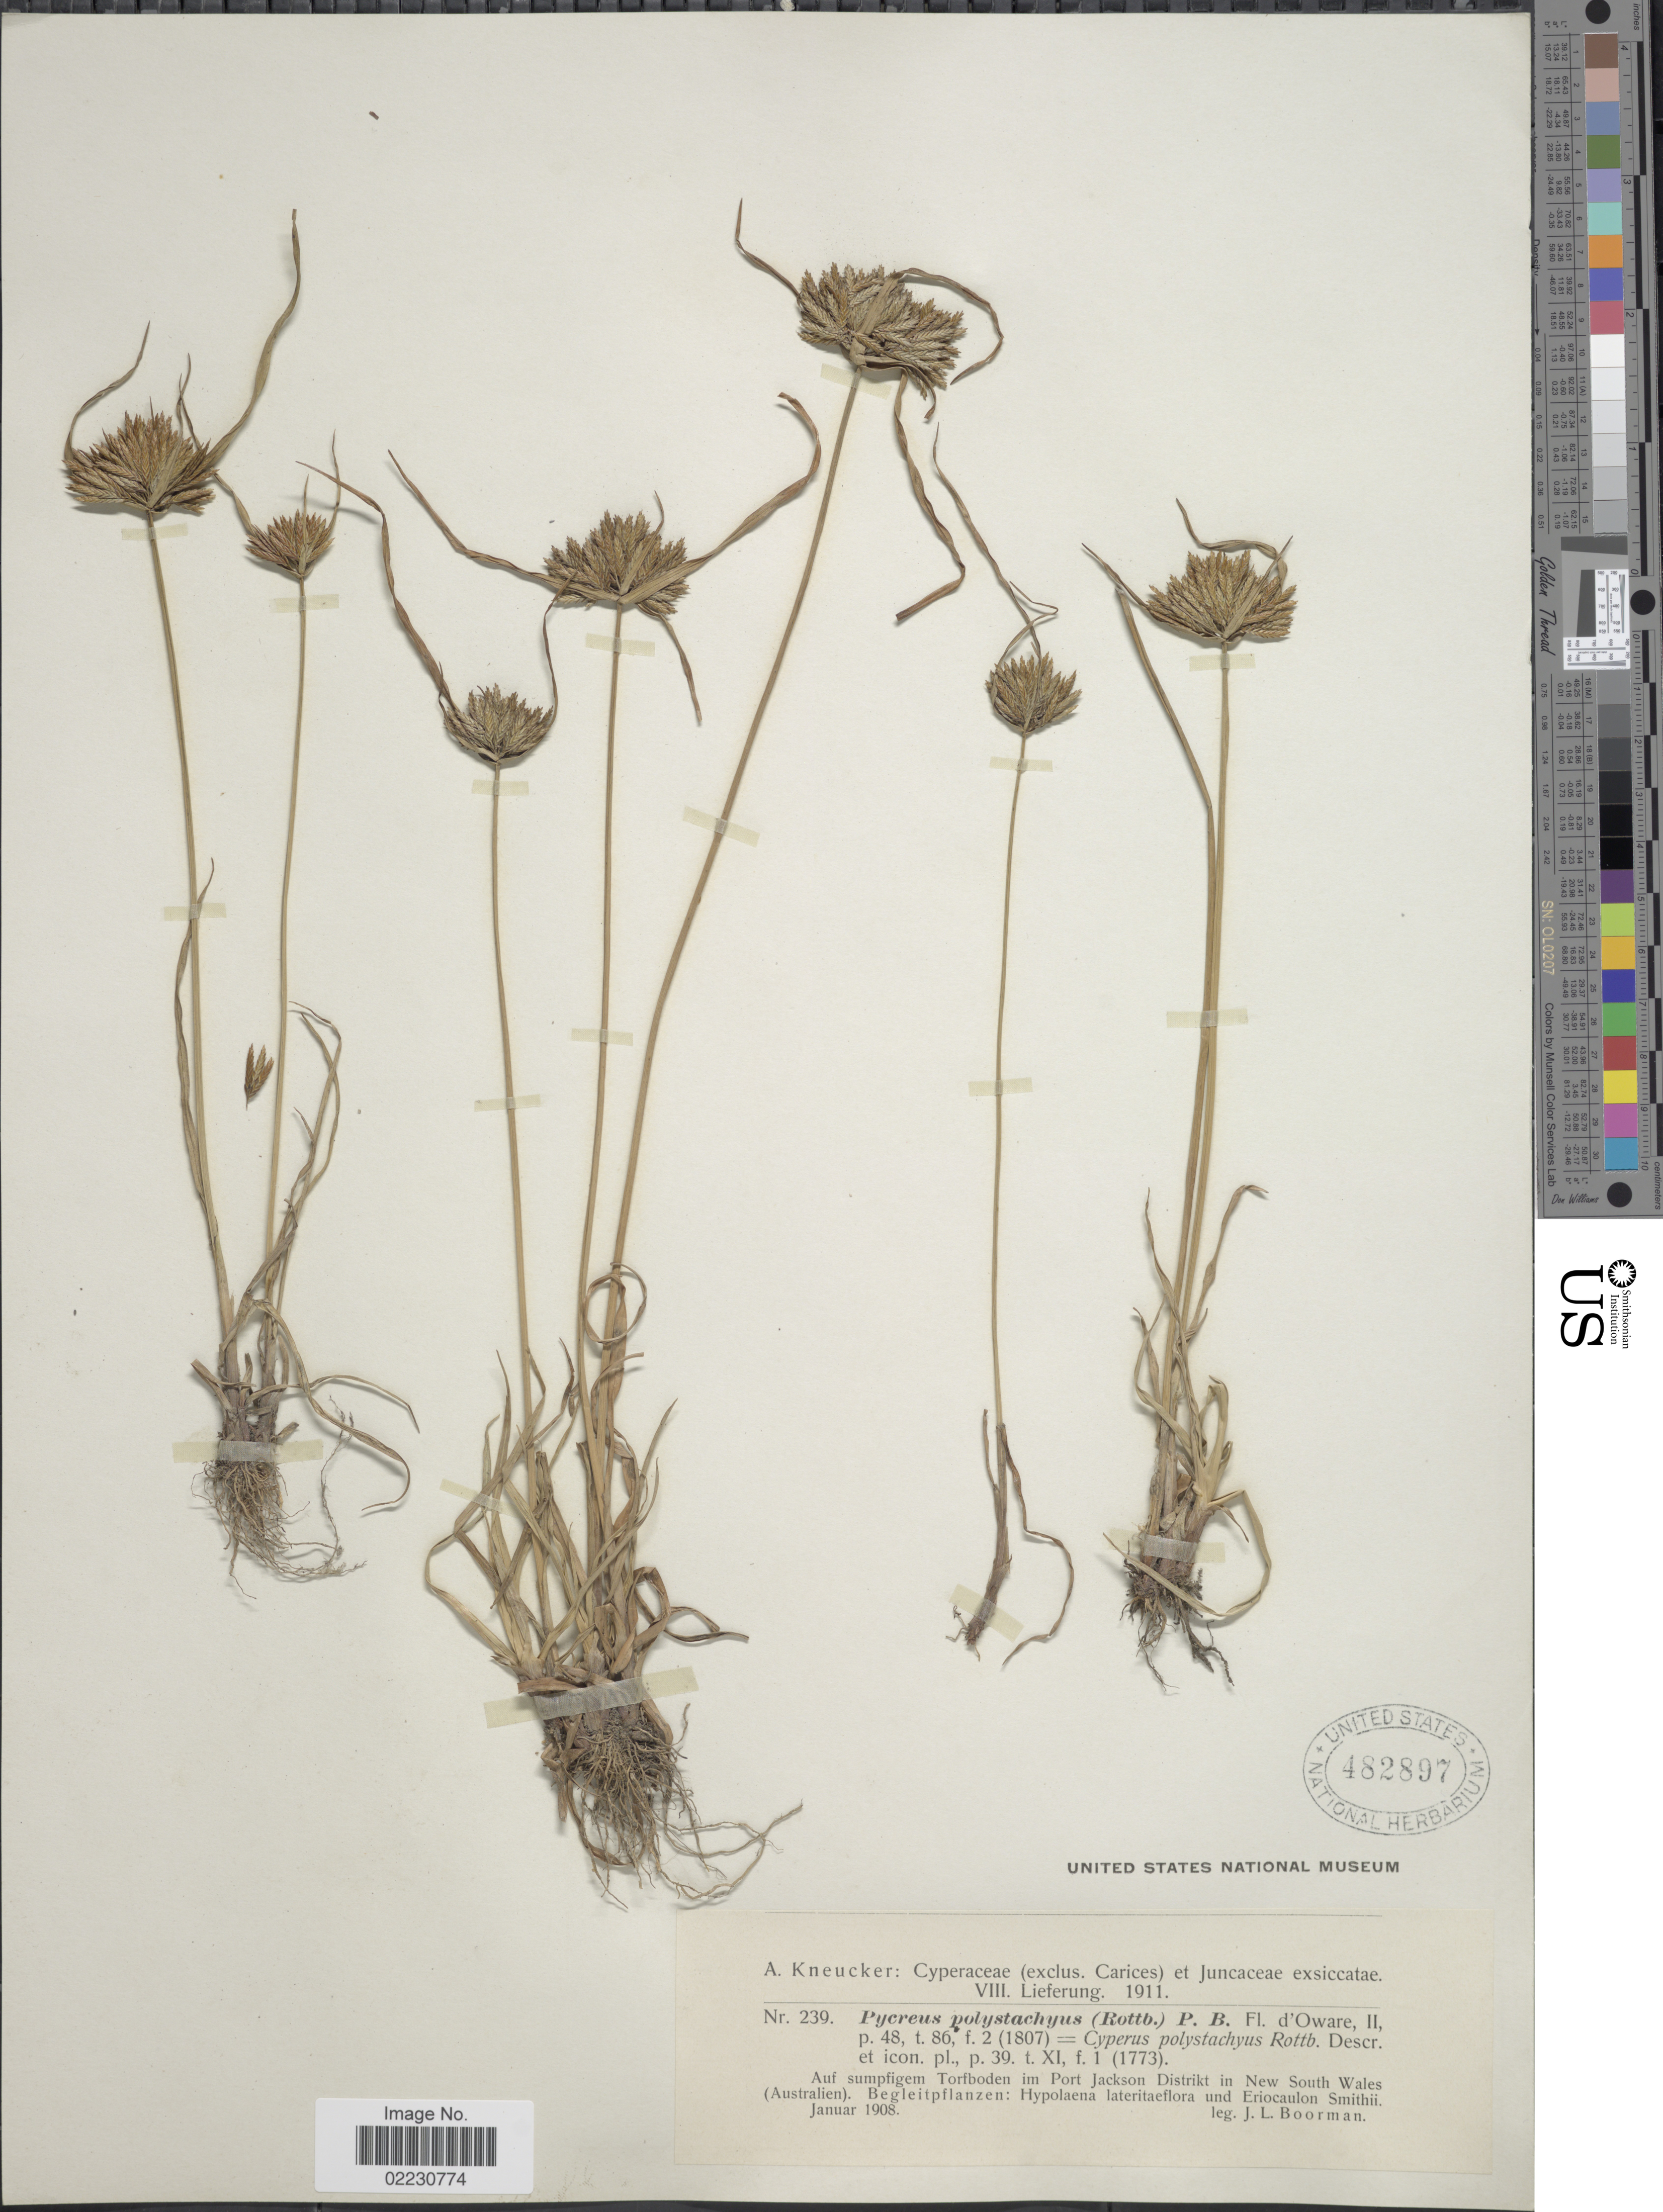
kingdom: Plantae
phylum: Tracheophyta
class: Liliopsida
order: Poales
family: Cyperaceae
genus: Cyperus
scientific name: Cyperus polystachyos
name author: Rottb.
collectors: J. Boorman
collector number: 239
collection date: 1908-01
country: Australia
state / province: New South Wales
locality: Auf sumpfigem Torfboden im Port Jackson Distrikt in New South Wales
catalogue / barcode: US 482897